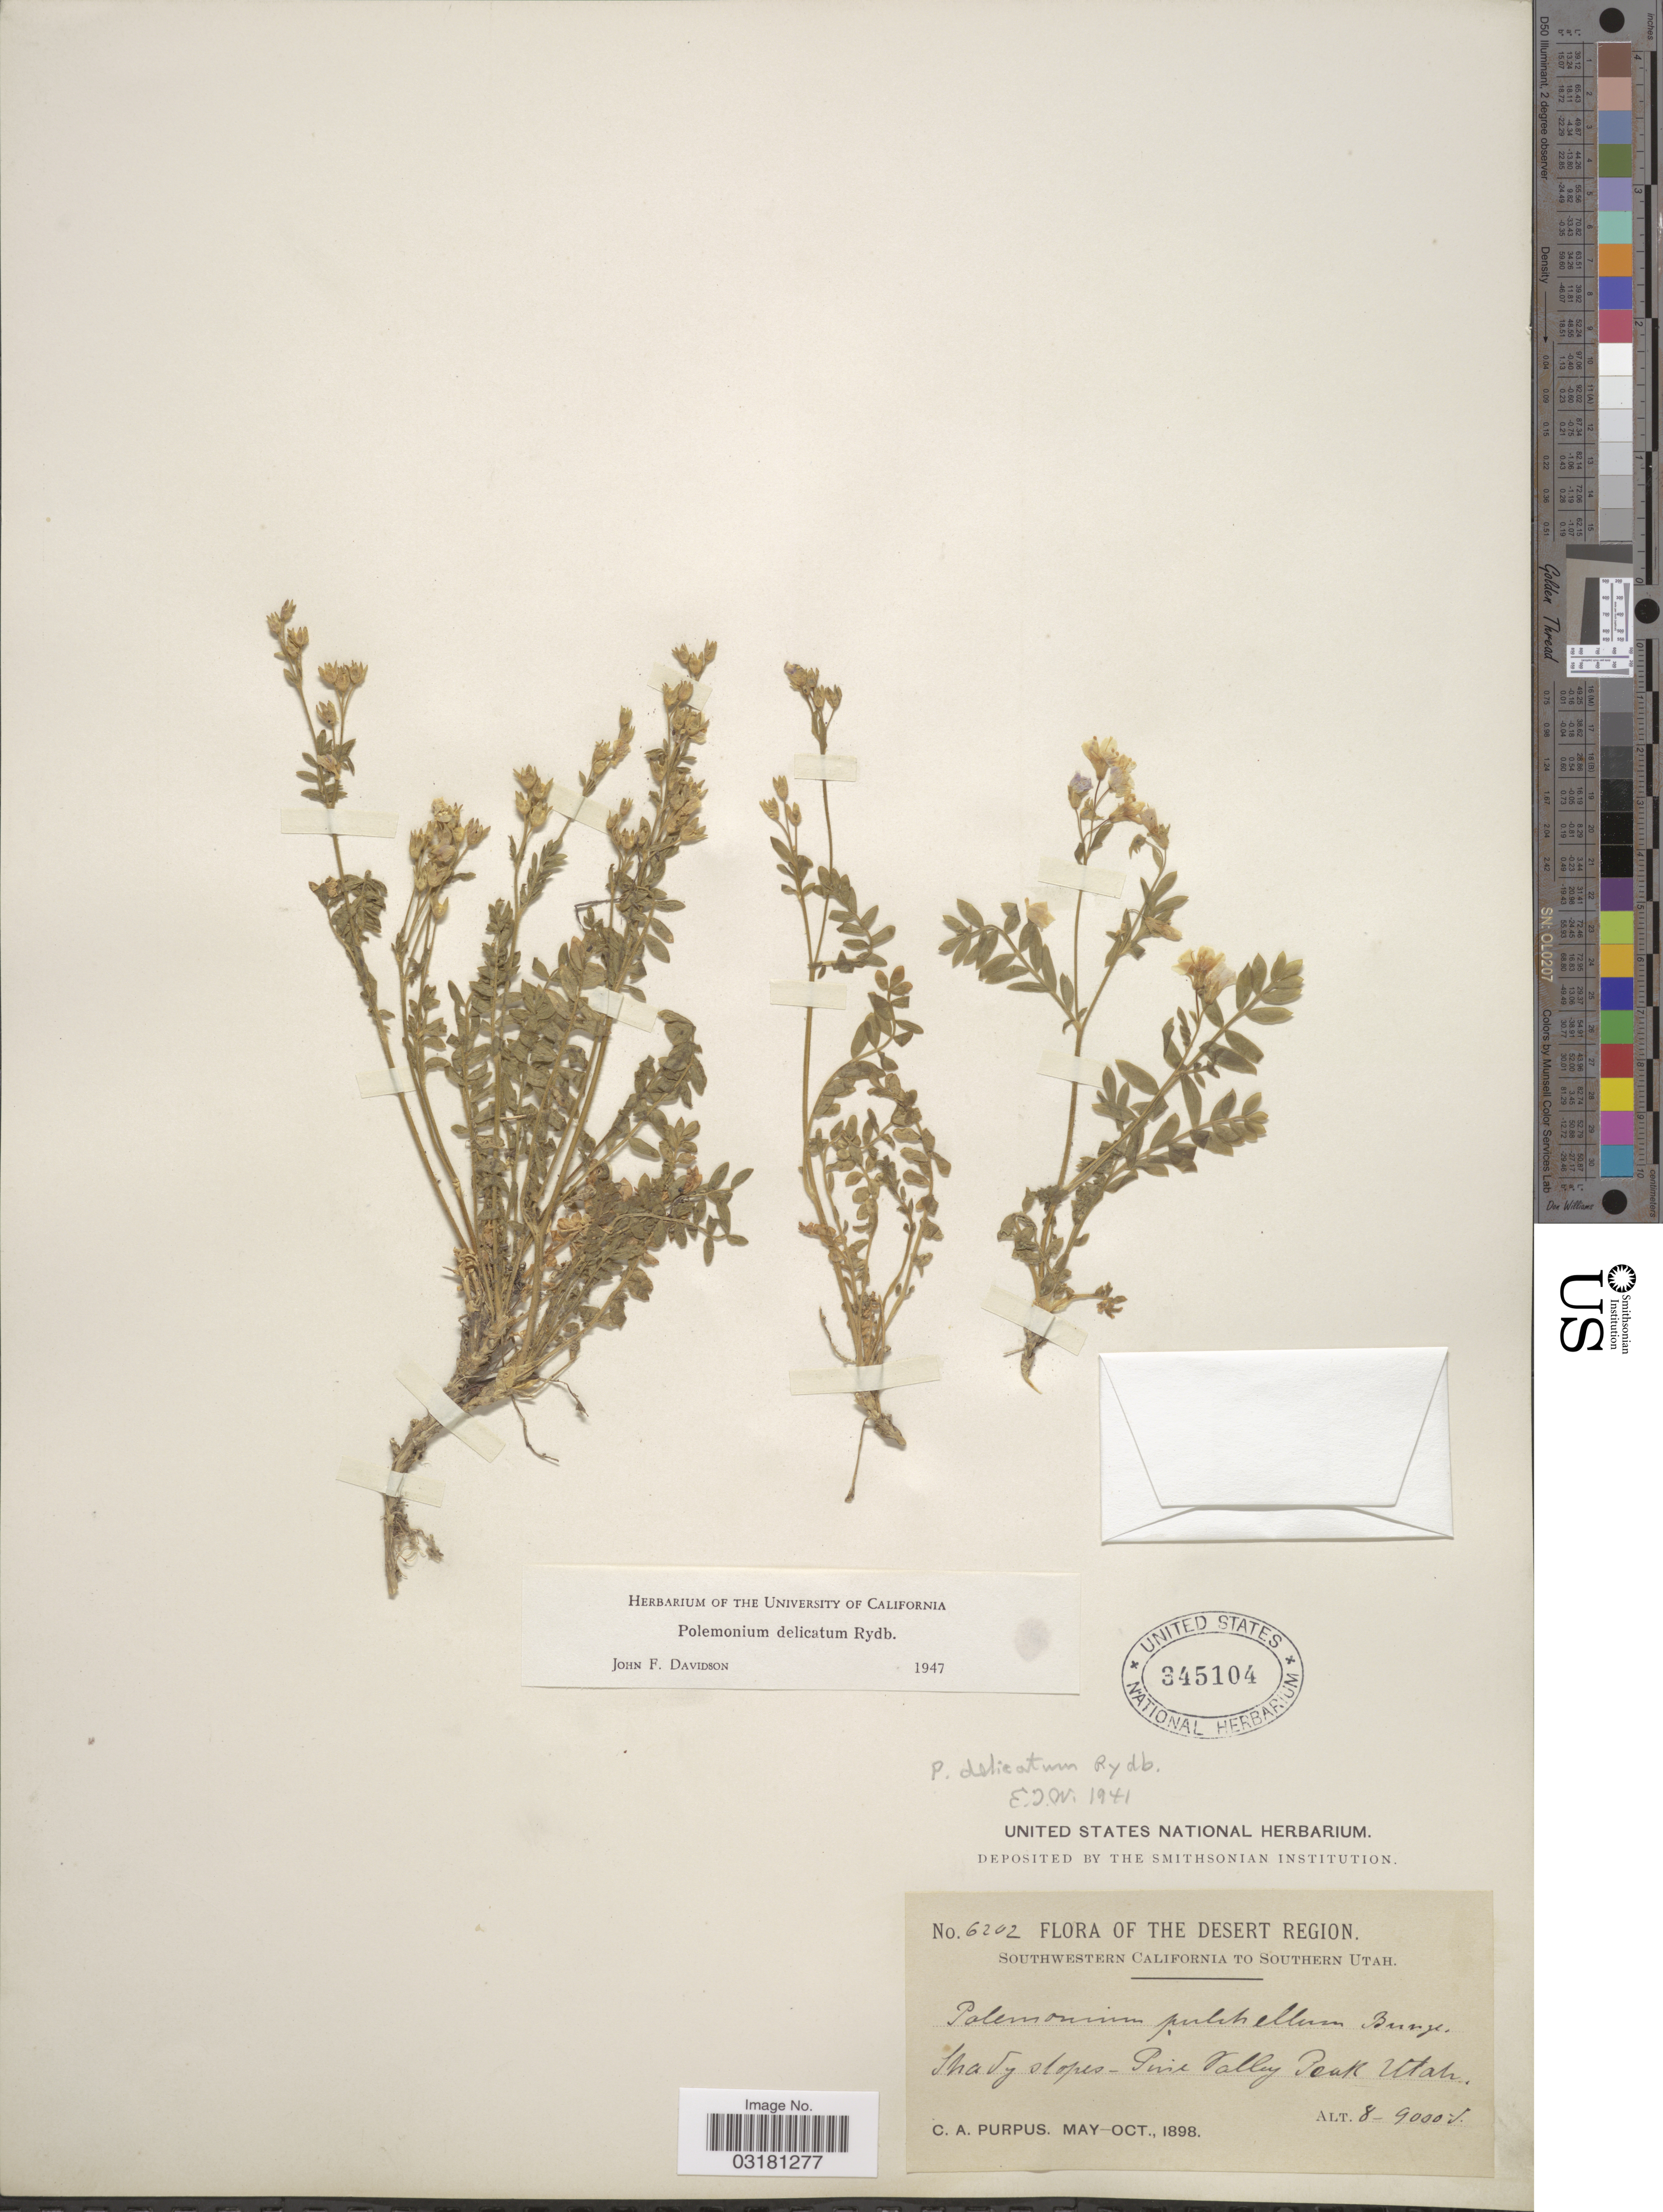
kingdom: Plantae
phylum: Tracheophyta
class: Magnoliopsida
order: Ericales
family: Polemoniaceae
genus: Polemonium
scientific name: Polemonium delicatum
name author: Rydb.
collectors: C. A. Purpus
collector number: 6202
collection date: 1898-05/1898-10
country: United States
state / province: Utah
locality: The Desert Region. Southern Utah. Pine Valley Peak Utah.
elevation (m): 2438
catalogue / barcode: US 345104